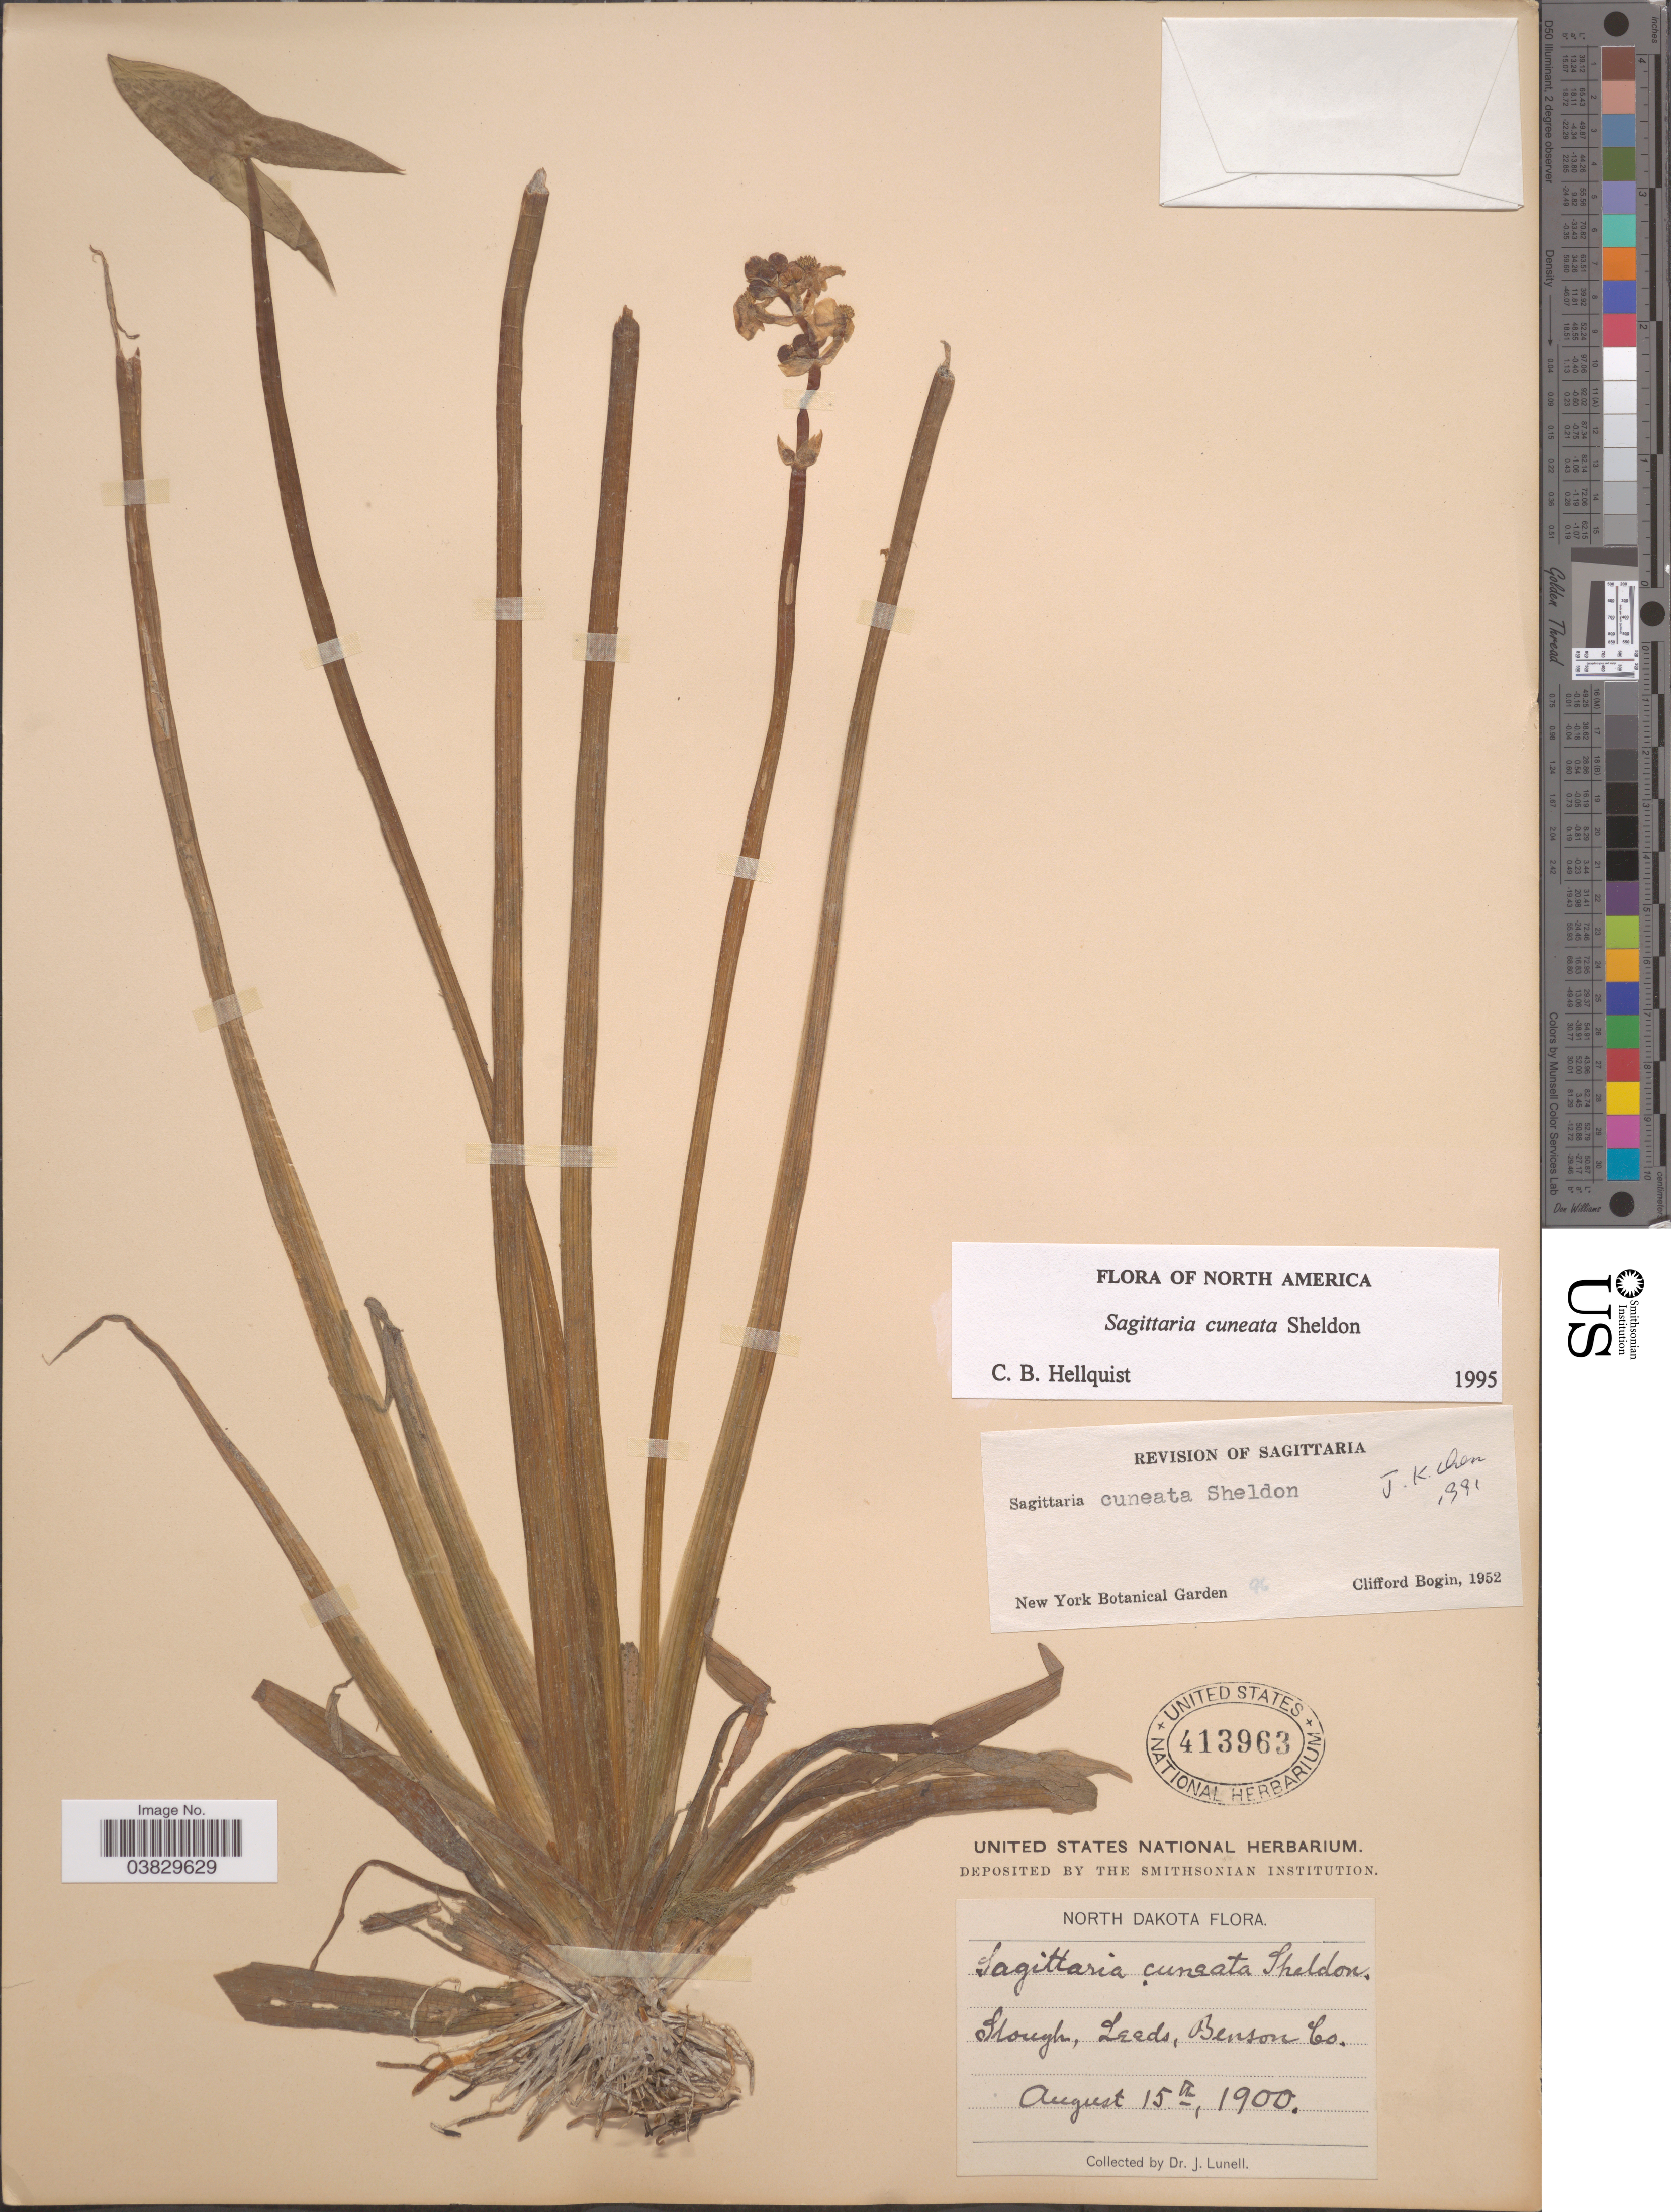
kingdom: Plantae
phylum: Tracheophyta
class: Liliopsida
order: Alismatales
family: Alismataceae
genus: Sagittaria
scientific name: Sagittaria cuneata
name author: E. Sheld.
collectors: J. Lunell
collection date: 1900-08-15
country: United States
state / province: North Dakota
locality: Slough, Leeds, Benson Co.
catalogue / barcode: US 413963